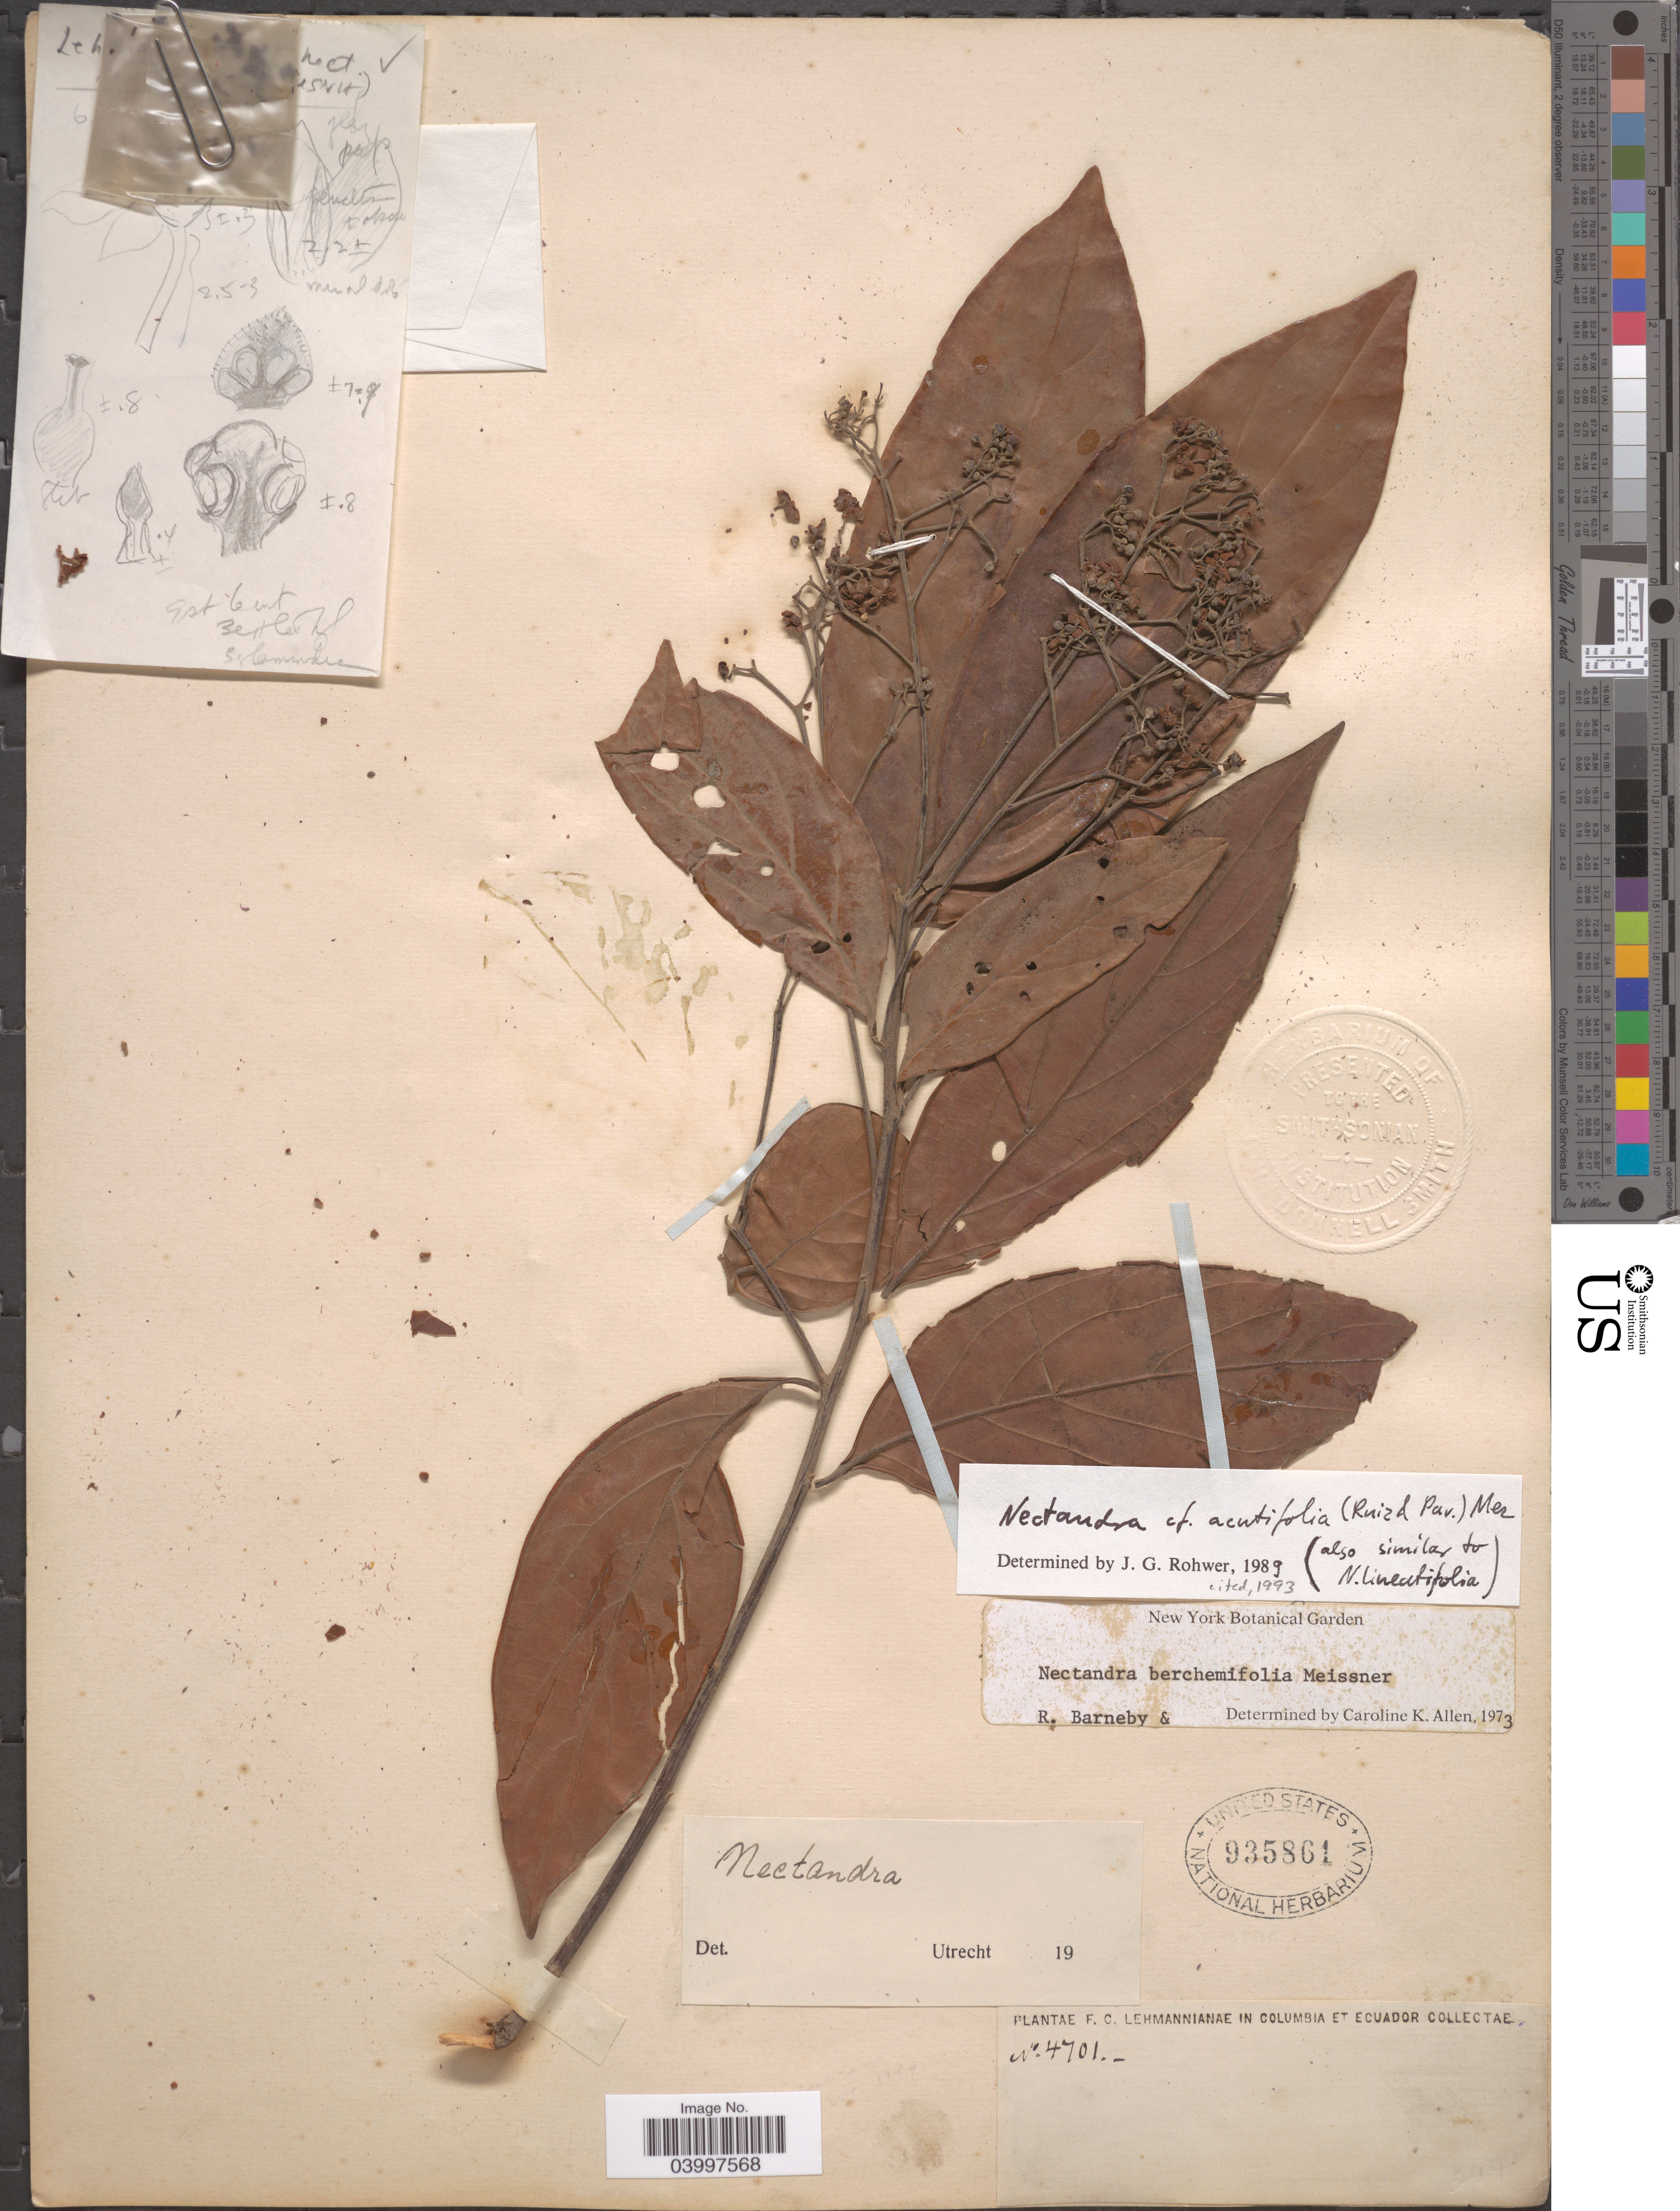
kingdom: Plantae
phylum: Tracheophyta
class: Magnoliopsida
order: Laurales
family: Lauraceae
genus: Nectandra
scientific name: Nectandra acutifolia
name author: (Ruiz & Pav.) Mez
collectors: F. C. Lehmann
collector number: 4701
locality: Columbia et Ecuador.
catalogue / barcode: US 935861